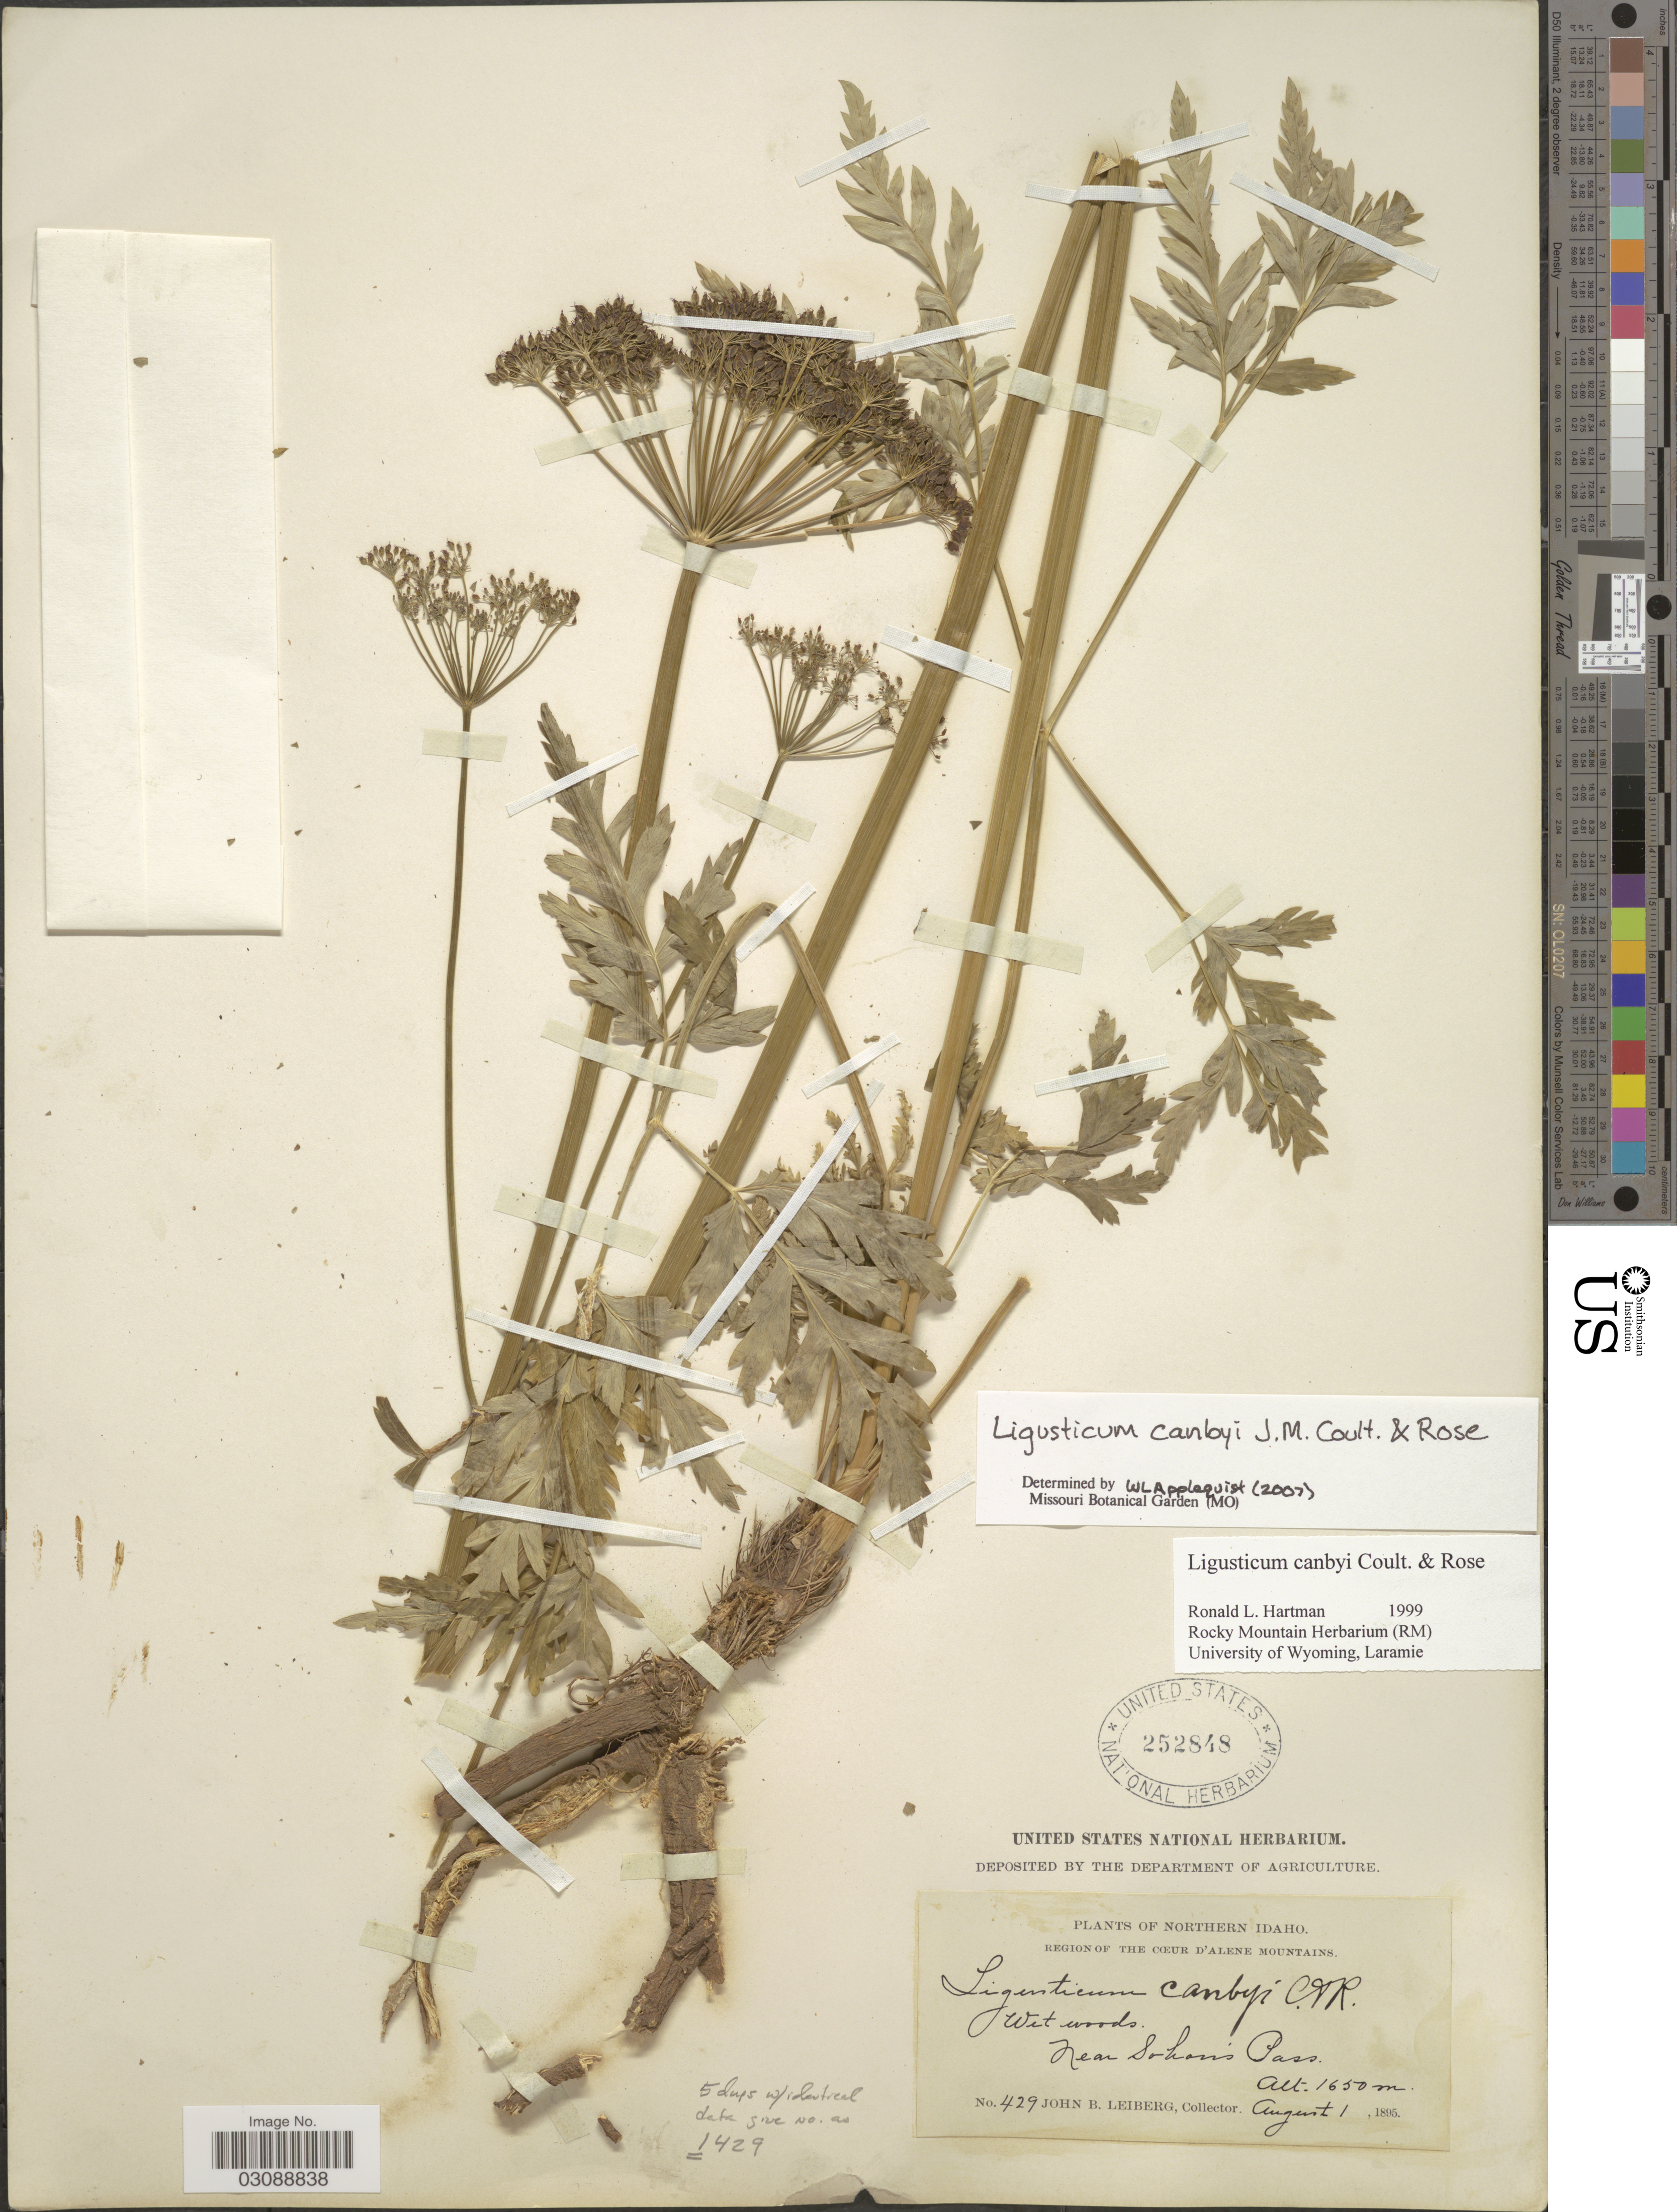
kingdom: Plantae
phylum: Tracheophyta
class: Magnoliopsida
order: Apiales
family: Apiaceae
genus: Ligusticum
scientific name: Ligusticum canbyi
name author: J.M. Coult. & Rose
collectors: J. B. Leiberg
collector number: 429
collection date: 1895-08-01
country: United States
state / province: Idaho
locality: Northern Idaho. Region of the Cœur d'Alene Mountains. Near Sohan's Pass.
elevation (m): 1650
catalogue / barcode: US 252848